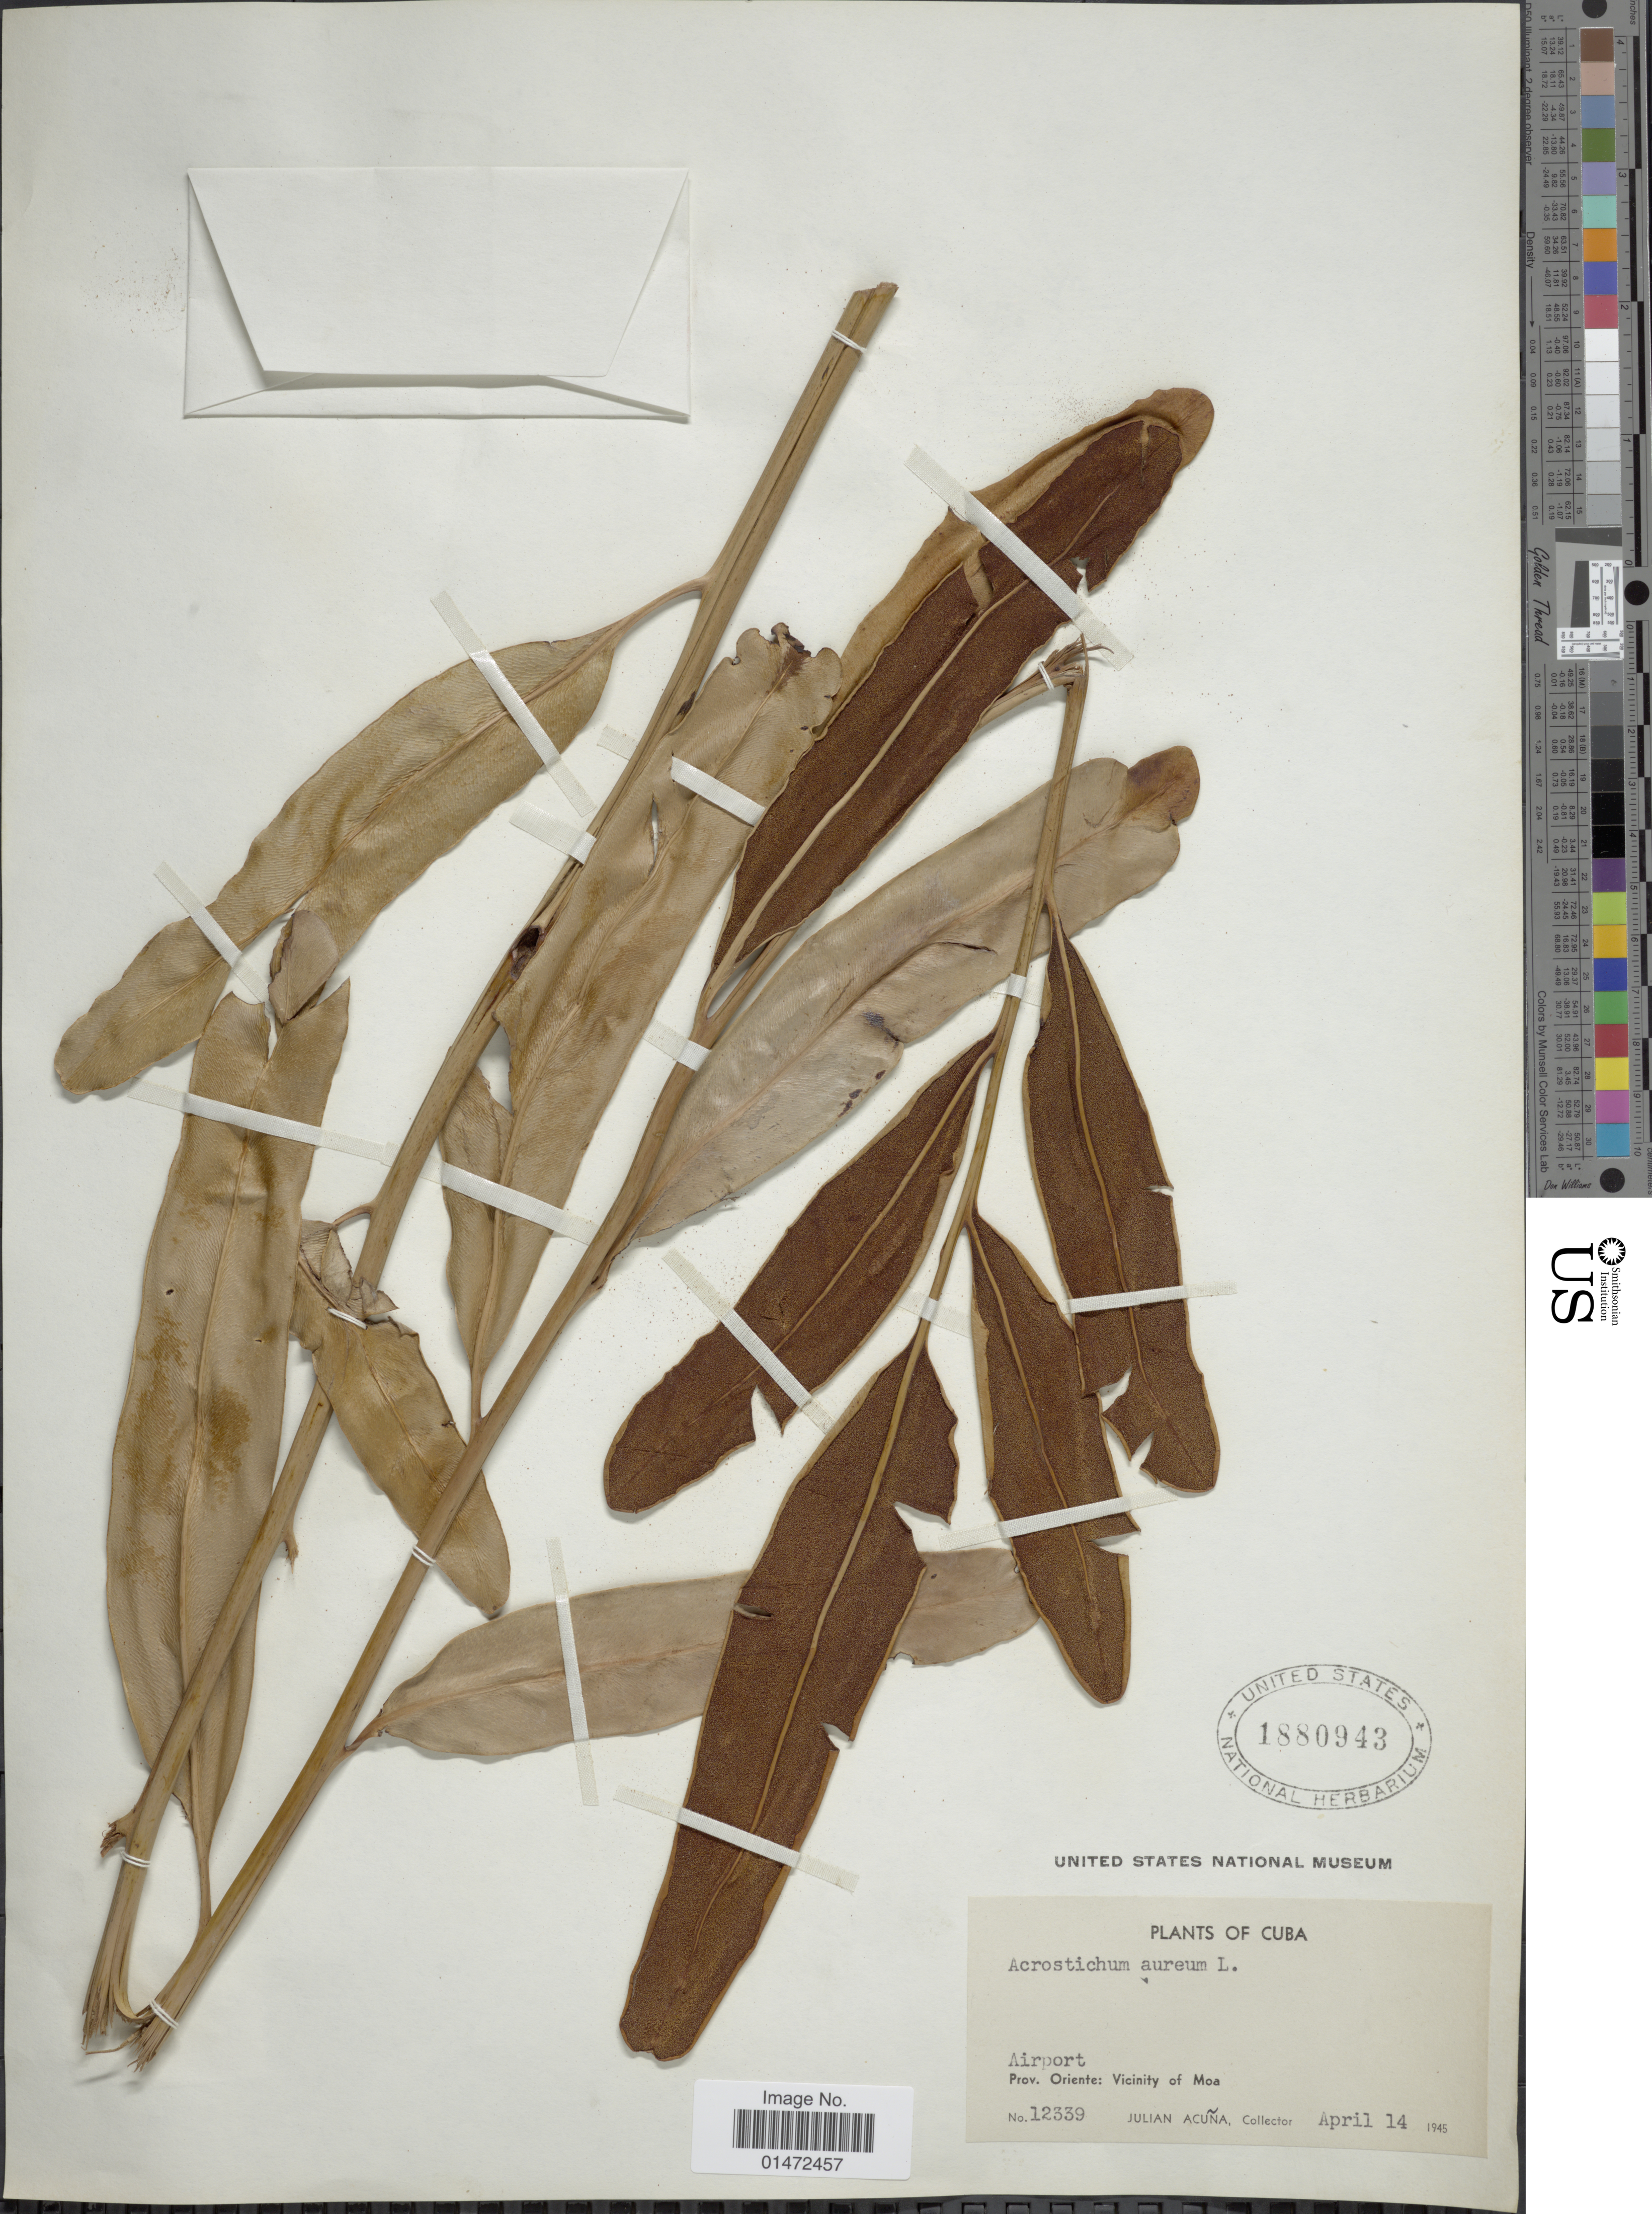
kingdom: Plantae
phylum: Tracheophyta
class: Polypodiopsida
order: Polypodiales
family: Pteridaceae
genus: Acrostichum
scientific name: Acrostichum aureum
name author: L.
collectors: J. B. Acuña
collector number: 12339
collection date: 1945-04-14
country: Cuba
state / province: Oriente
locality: Airport. Vicinity of Moa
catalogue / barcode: US 1880943